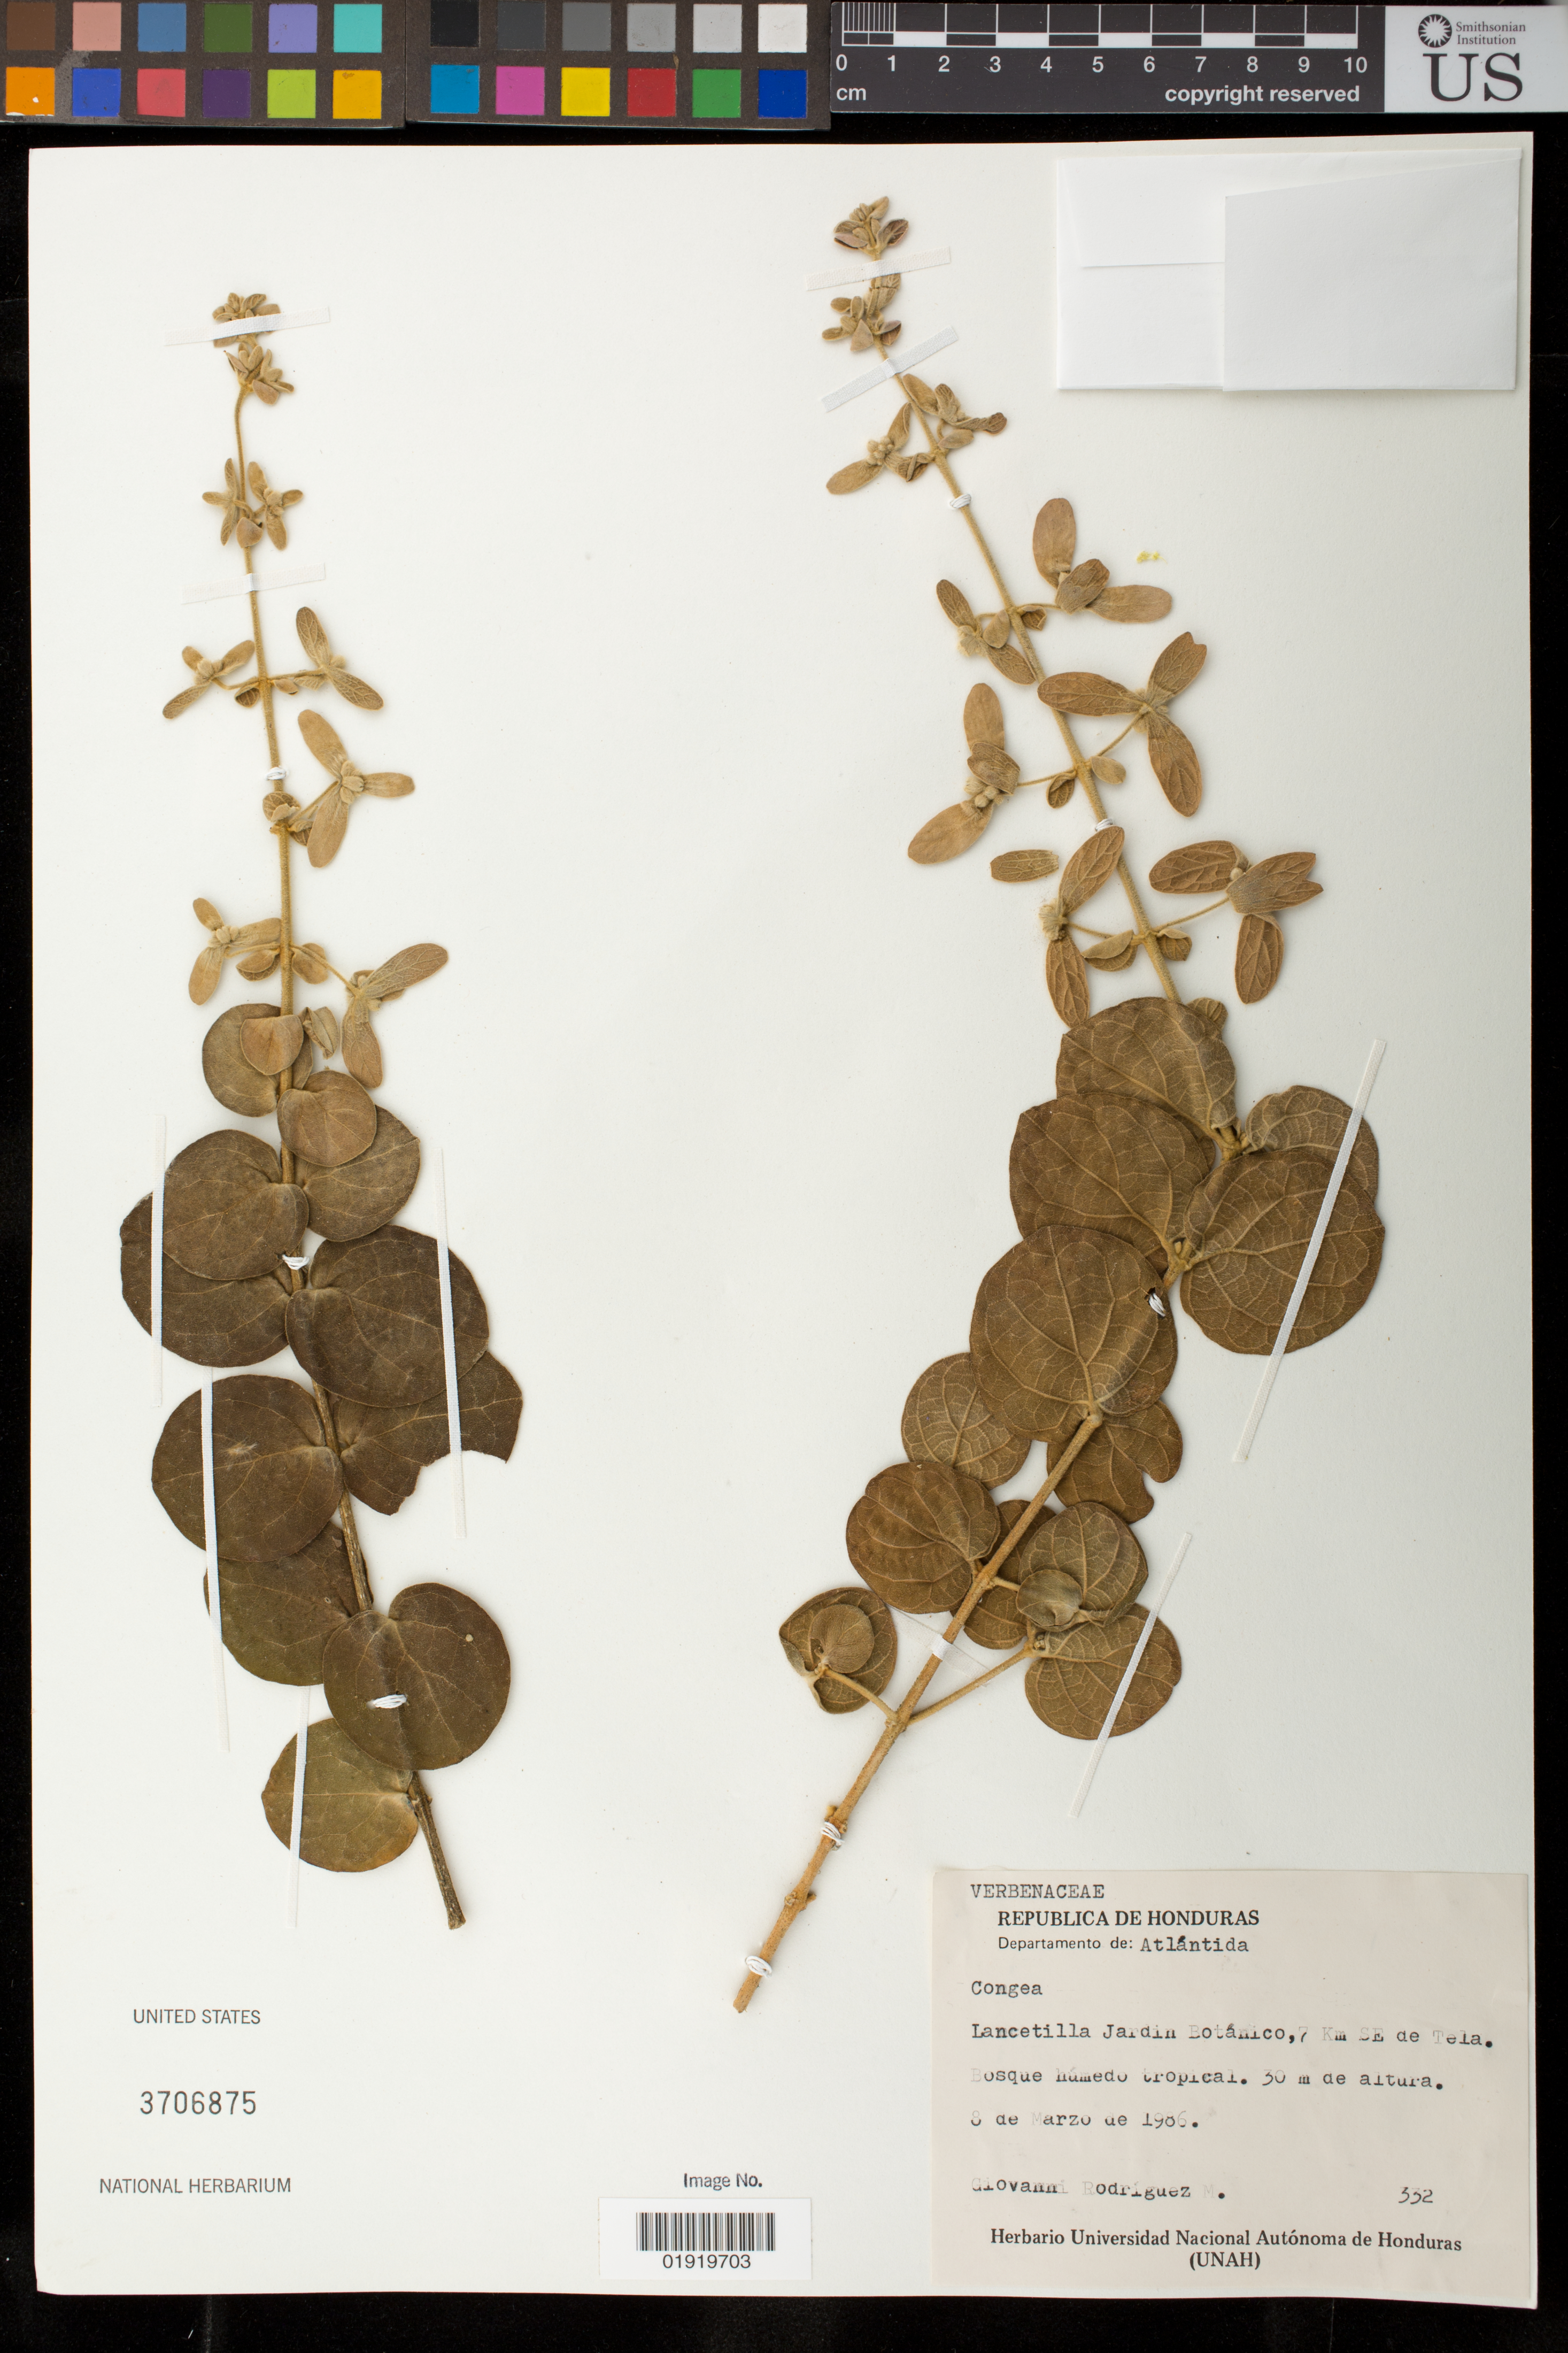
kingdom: Plantae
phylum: Tracheophyta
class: Magnoliopsida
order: Lamiales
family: Lamiaceae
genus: Congea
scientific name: Congea sp.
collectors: G. Rodríguez M.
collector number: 332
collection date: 1986-03-08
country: Honduras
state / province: Atlántida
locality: Lancetilla Jardin Botánico, 7 Km SE de Tela.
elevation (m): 30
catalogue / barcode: US 3706875